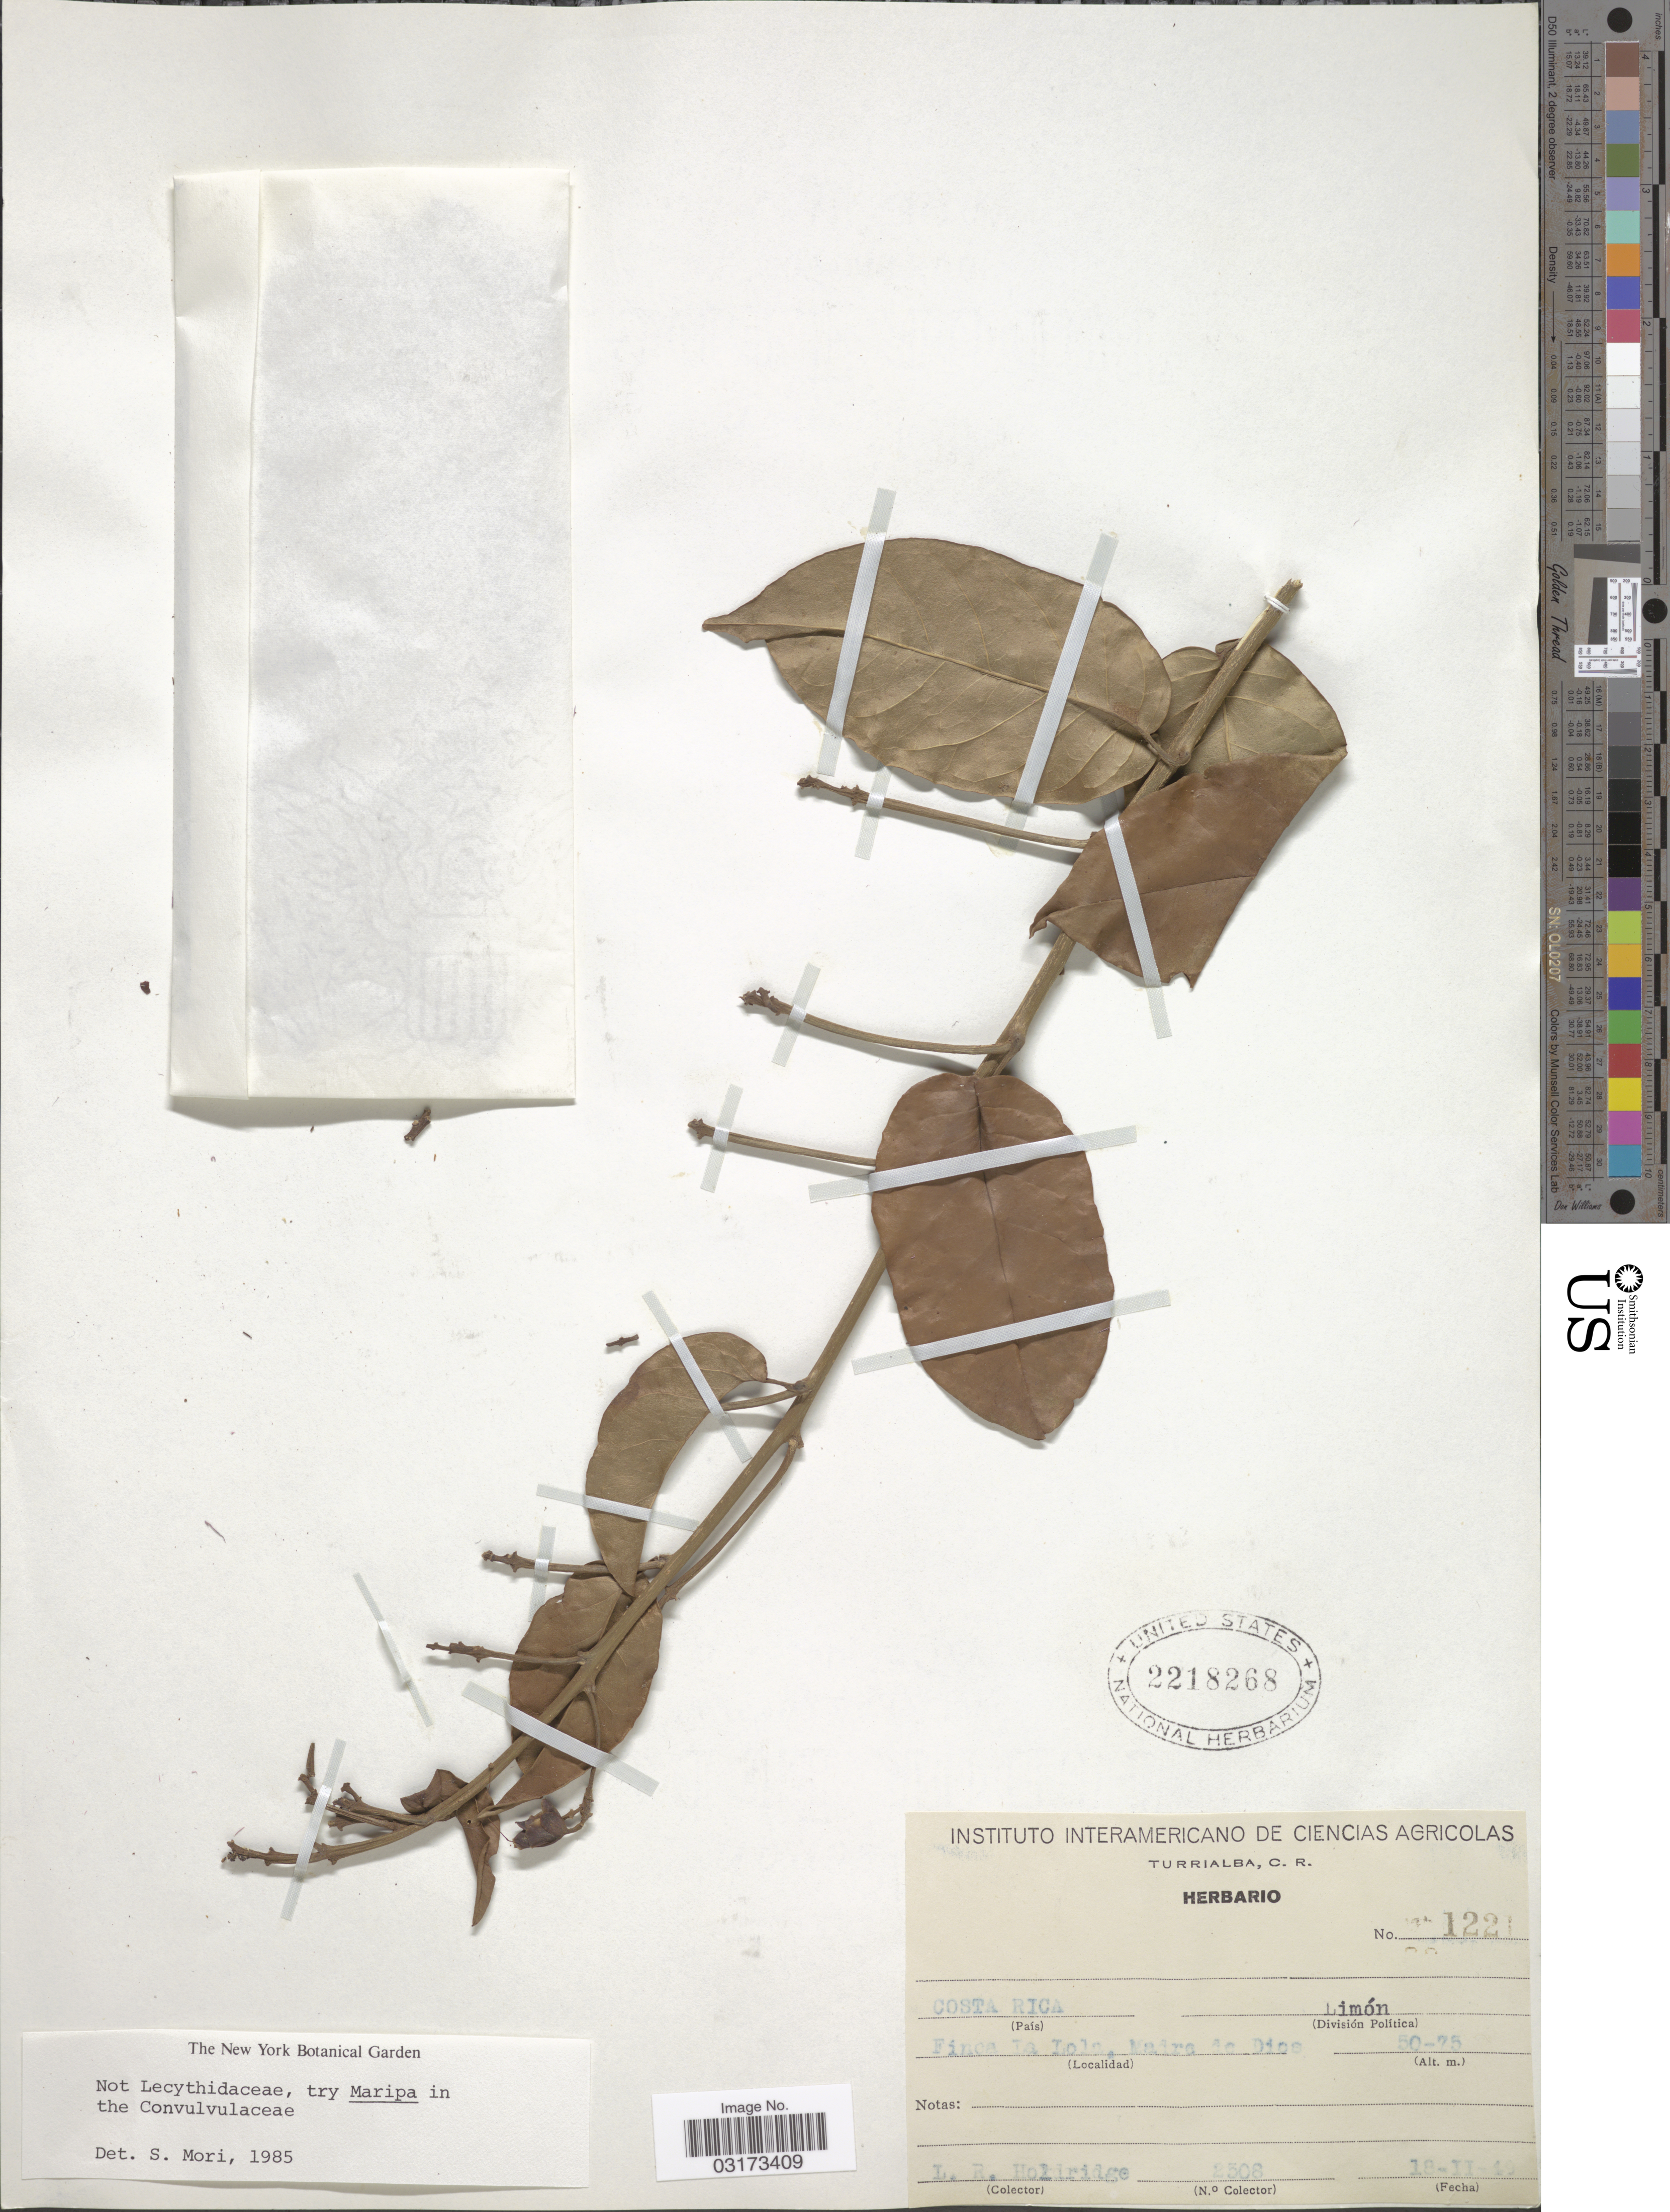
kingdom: Plantae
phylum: Tracheophyta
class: Magnoliopsida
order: Solanales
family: Convolvulaceae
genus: Maripa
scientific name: Maripa sp.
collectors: L. Holdridge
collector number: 2508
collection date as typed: Transcribed d/m/y: 18/2/19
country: Costa Rica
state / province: Limón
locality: Finca La Lola, Madre de Dios.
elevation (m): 50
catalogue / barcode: US 2218268